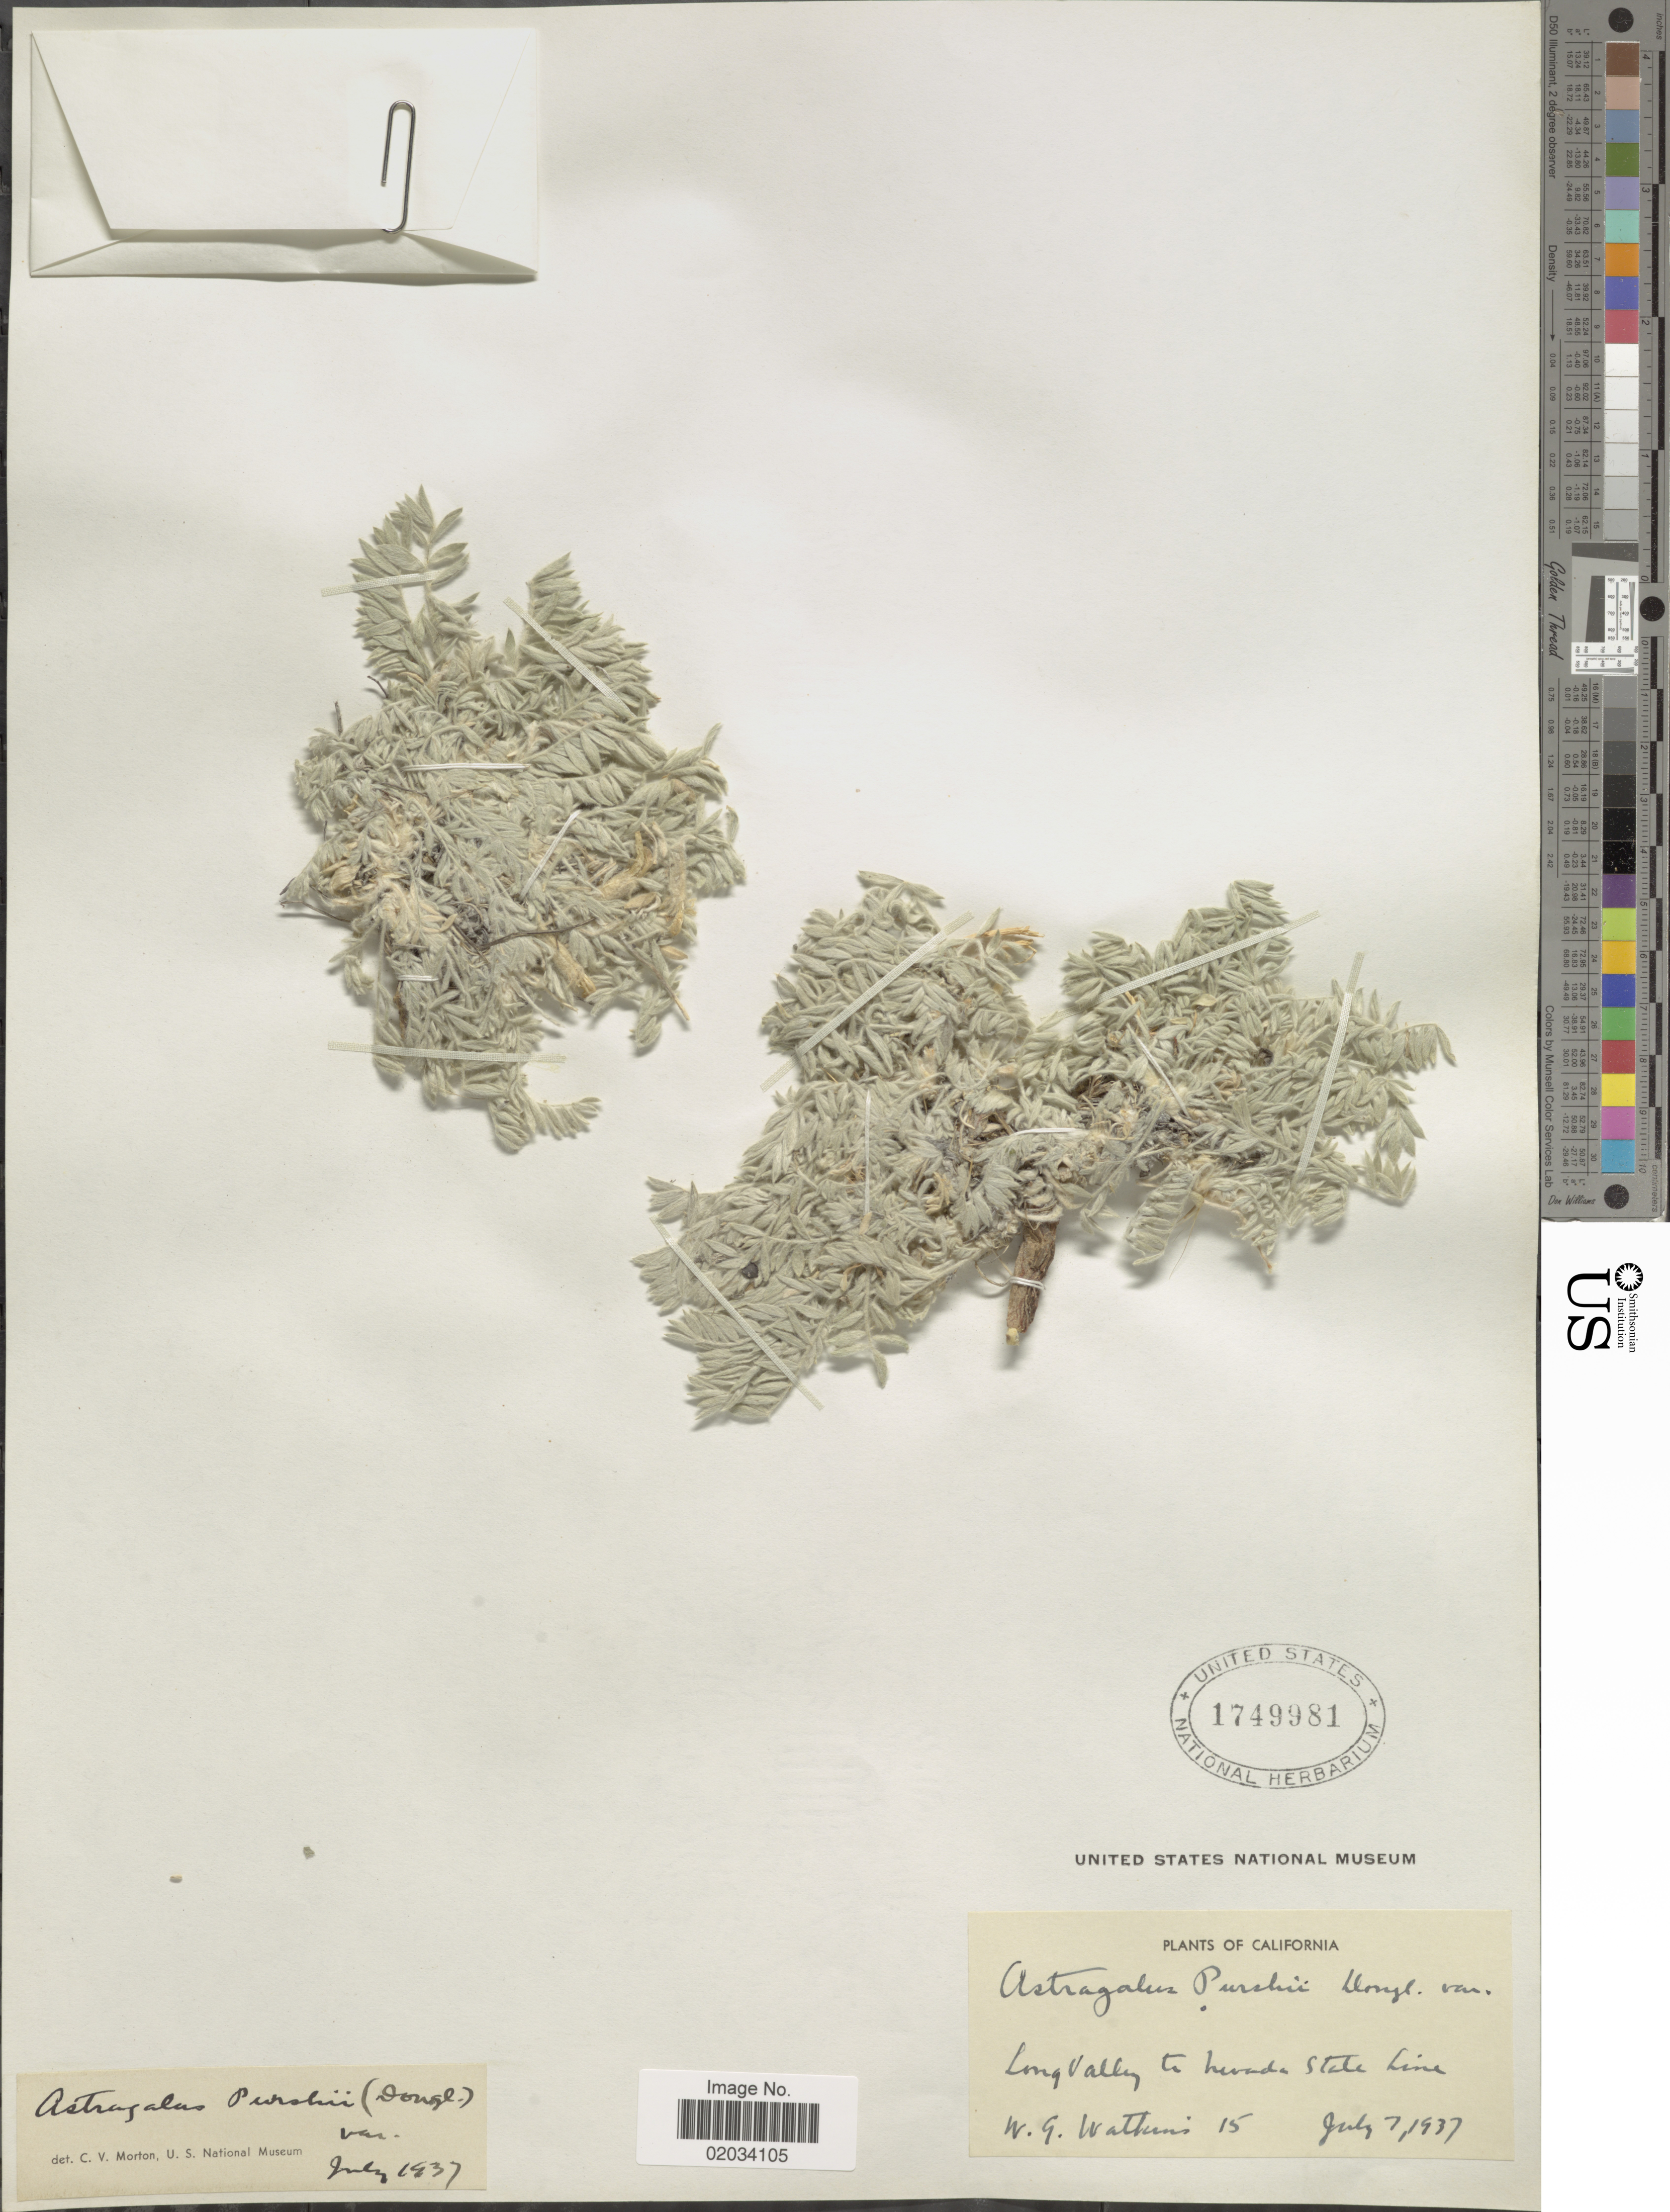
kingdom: Plantae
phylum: Tracheophyta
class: Magnoliopsida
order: Fabales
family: Fabaceae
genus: Astragalus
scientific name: Astragalus purshii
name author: Douglas ex Hook.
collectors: W. Watkins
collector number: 15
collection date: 1937-07-07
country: United States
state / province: California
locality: Long Valley, to nevada State Line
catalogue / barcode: US 1749981